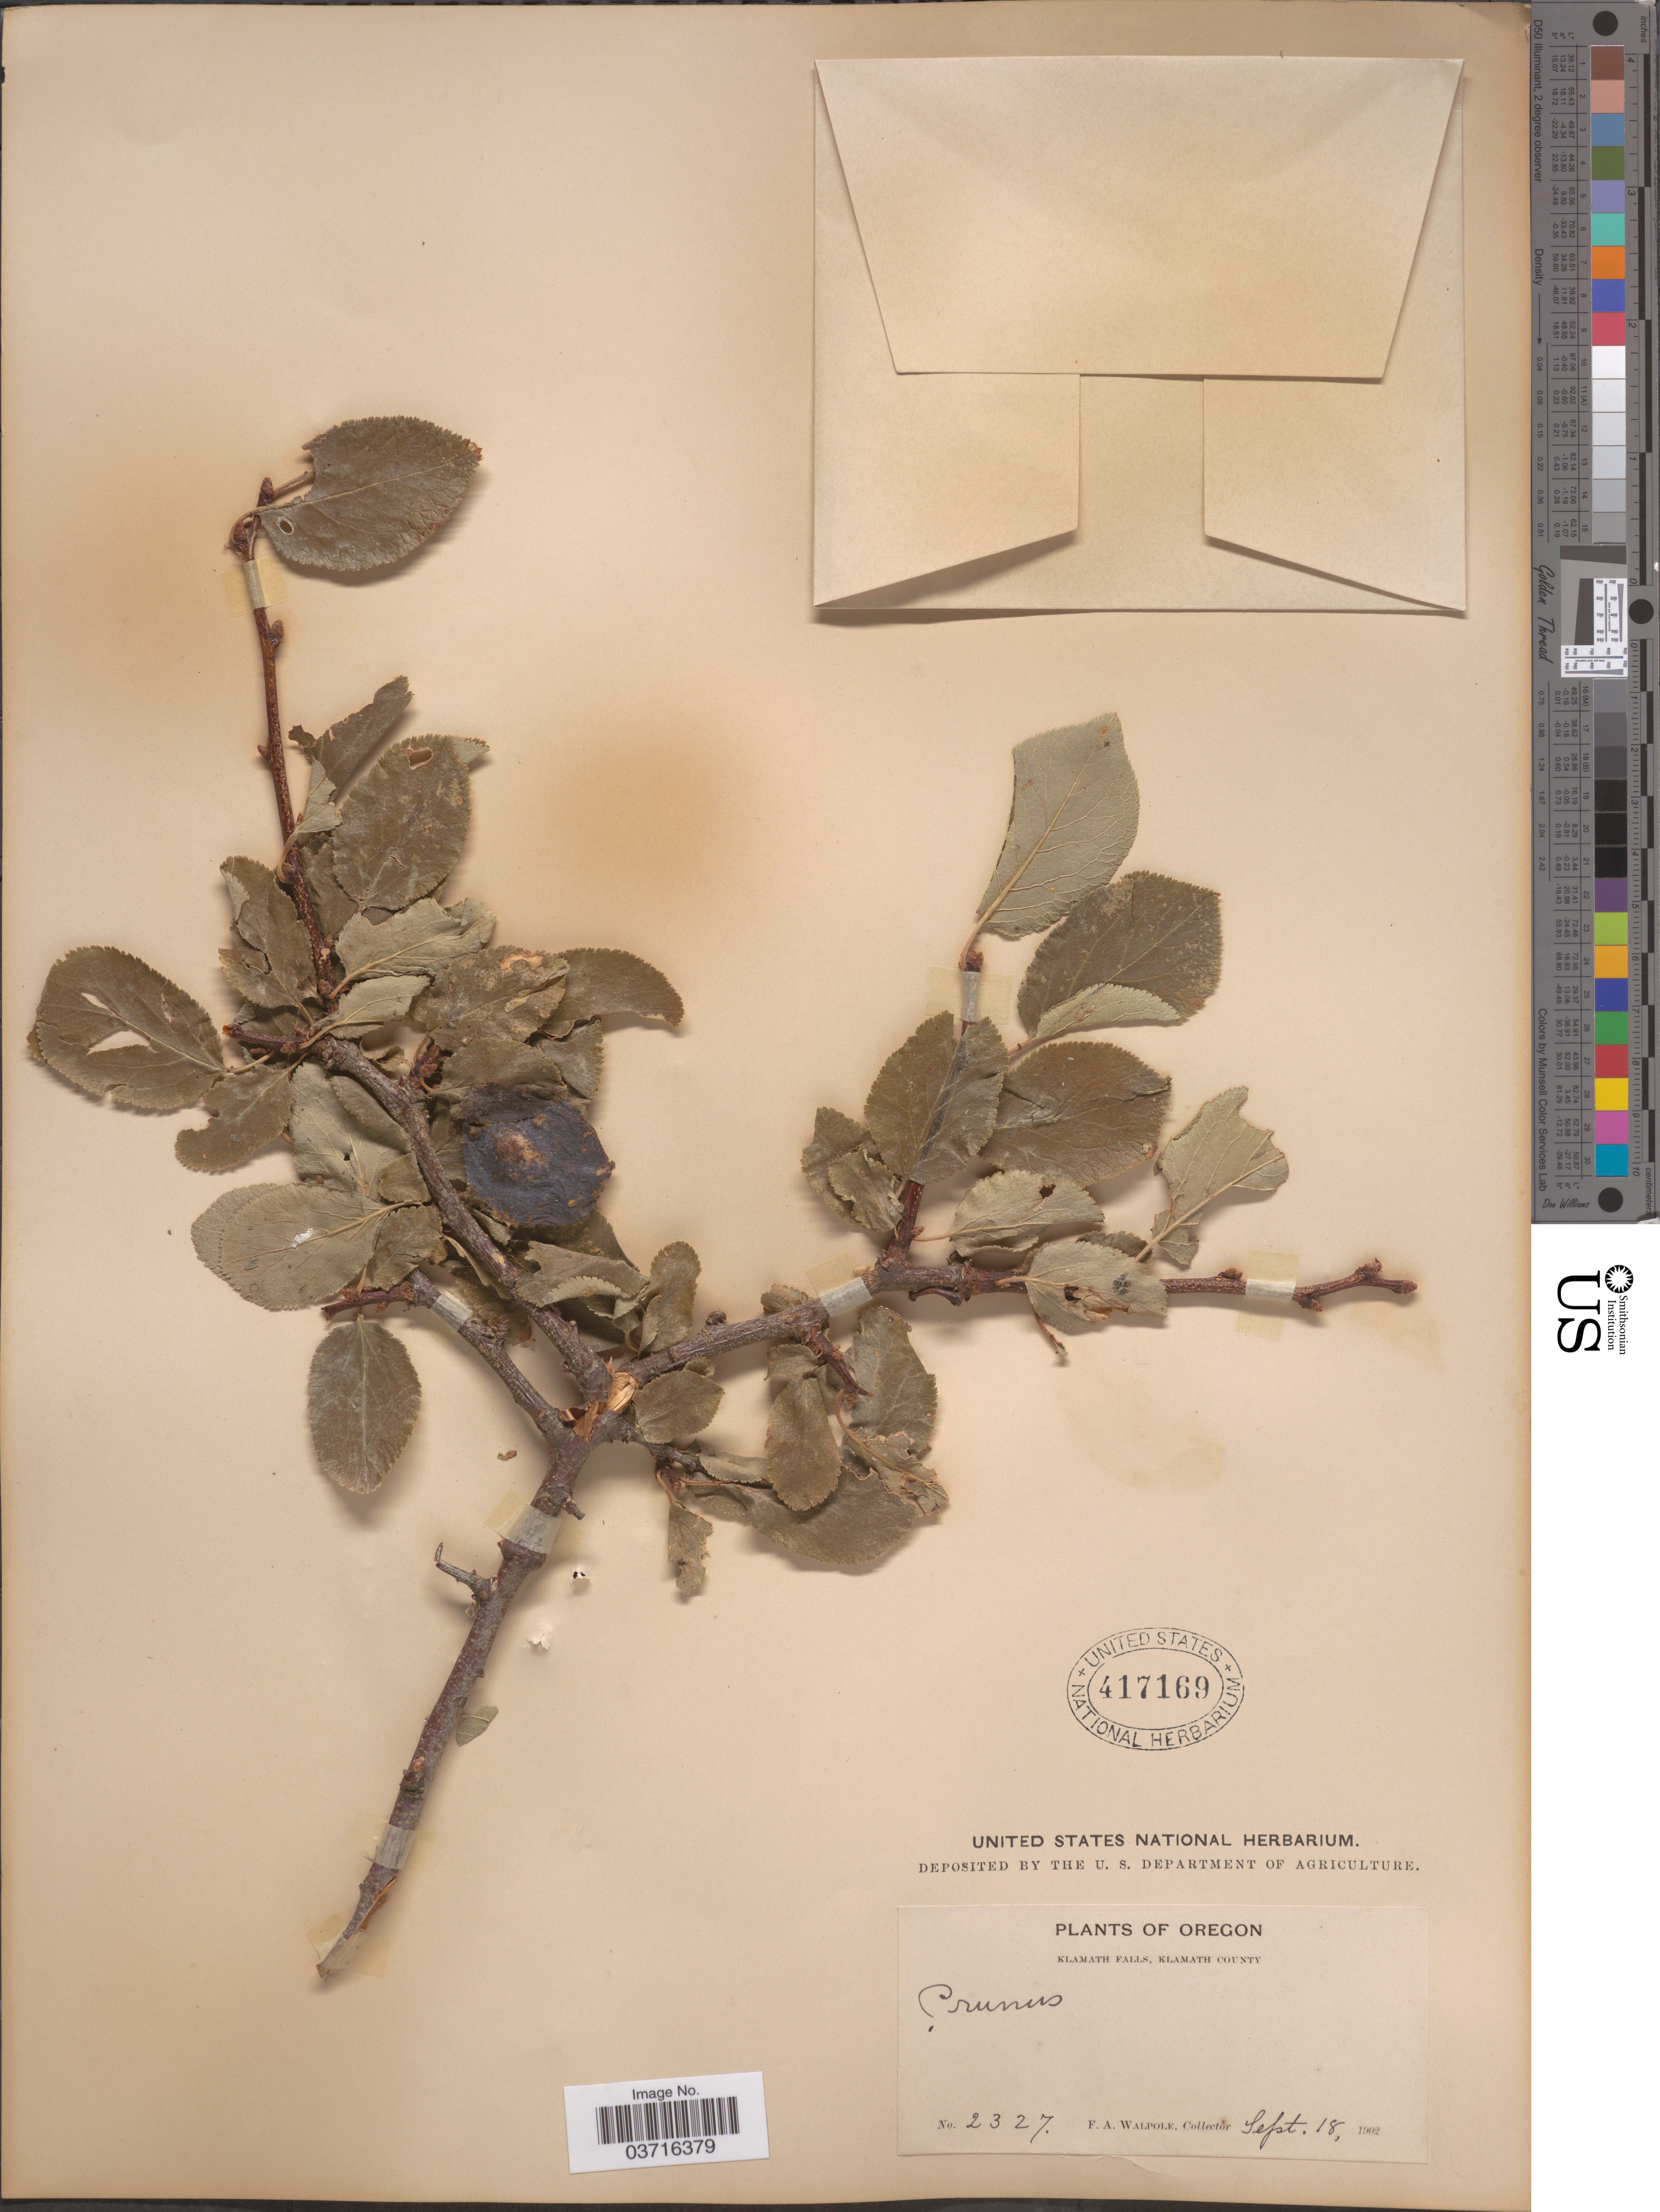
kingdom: Plantae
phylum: Tracheophyta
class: Magnoliopsida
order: Rosales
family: Rosaceae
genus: Prunus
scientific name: Prunus subcordata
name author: Benth.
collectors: F. Walpole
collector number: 2327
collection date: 1902-09-18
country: United States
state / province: Oregon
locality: Klamath Falls, Klamath County.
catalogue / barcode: US 417169